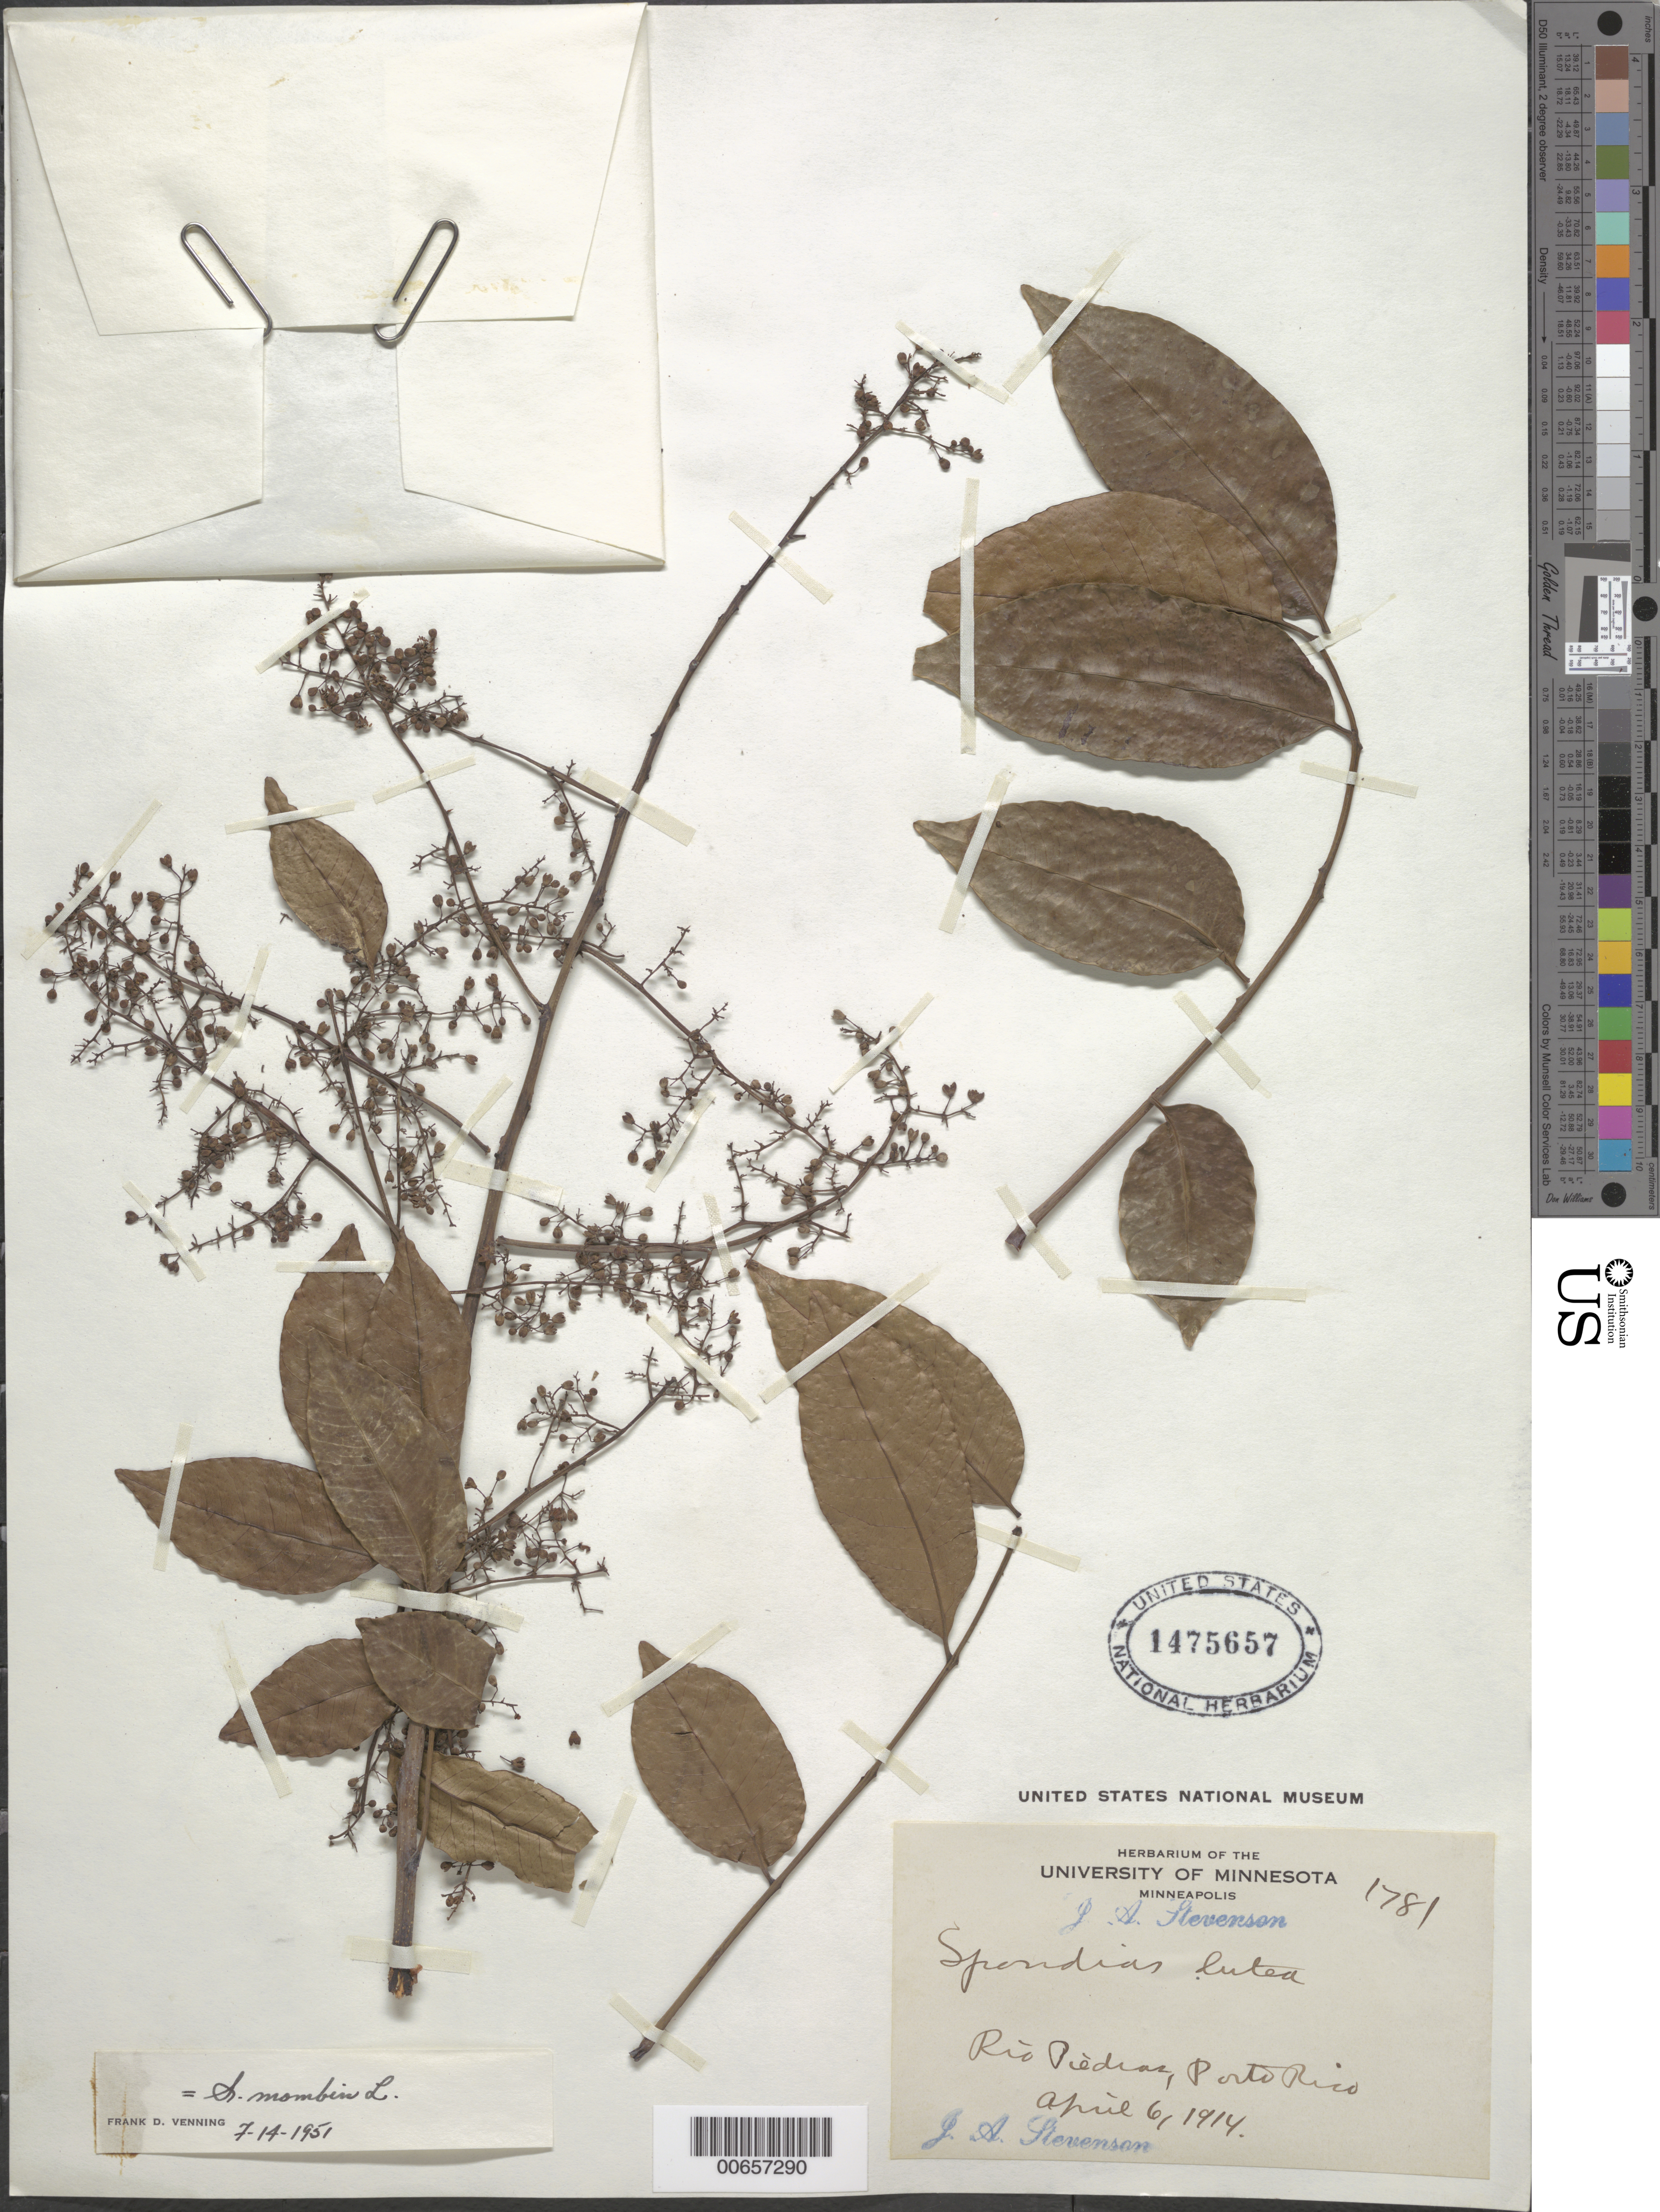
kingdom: Plantae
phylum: Tracheophyta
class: Magnoliopsida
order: Sapindales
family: Anacardiaceae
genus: Spondias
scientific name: Spondias mombin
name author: L.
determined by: Venning, F. D.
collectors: J. Stevenson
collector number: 1781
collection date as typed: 06 Apr 1914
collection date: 1914-04-06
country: Puerto Rico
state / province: San Juan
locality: Rio Piedras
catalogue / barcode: US 1475657